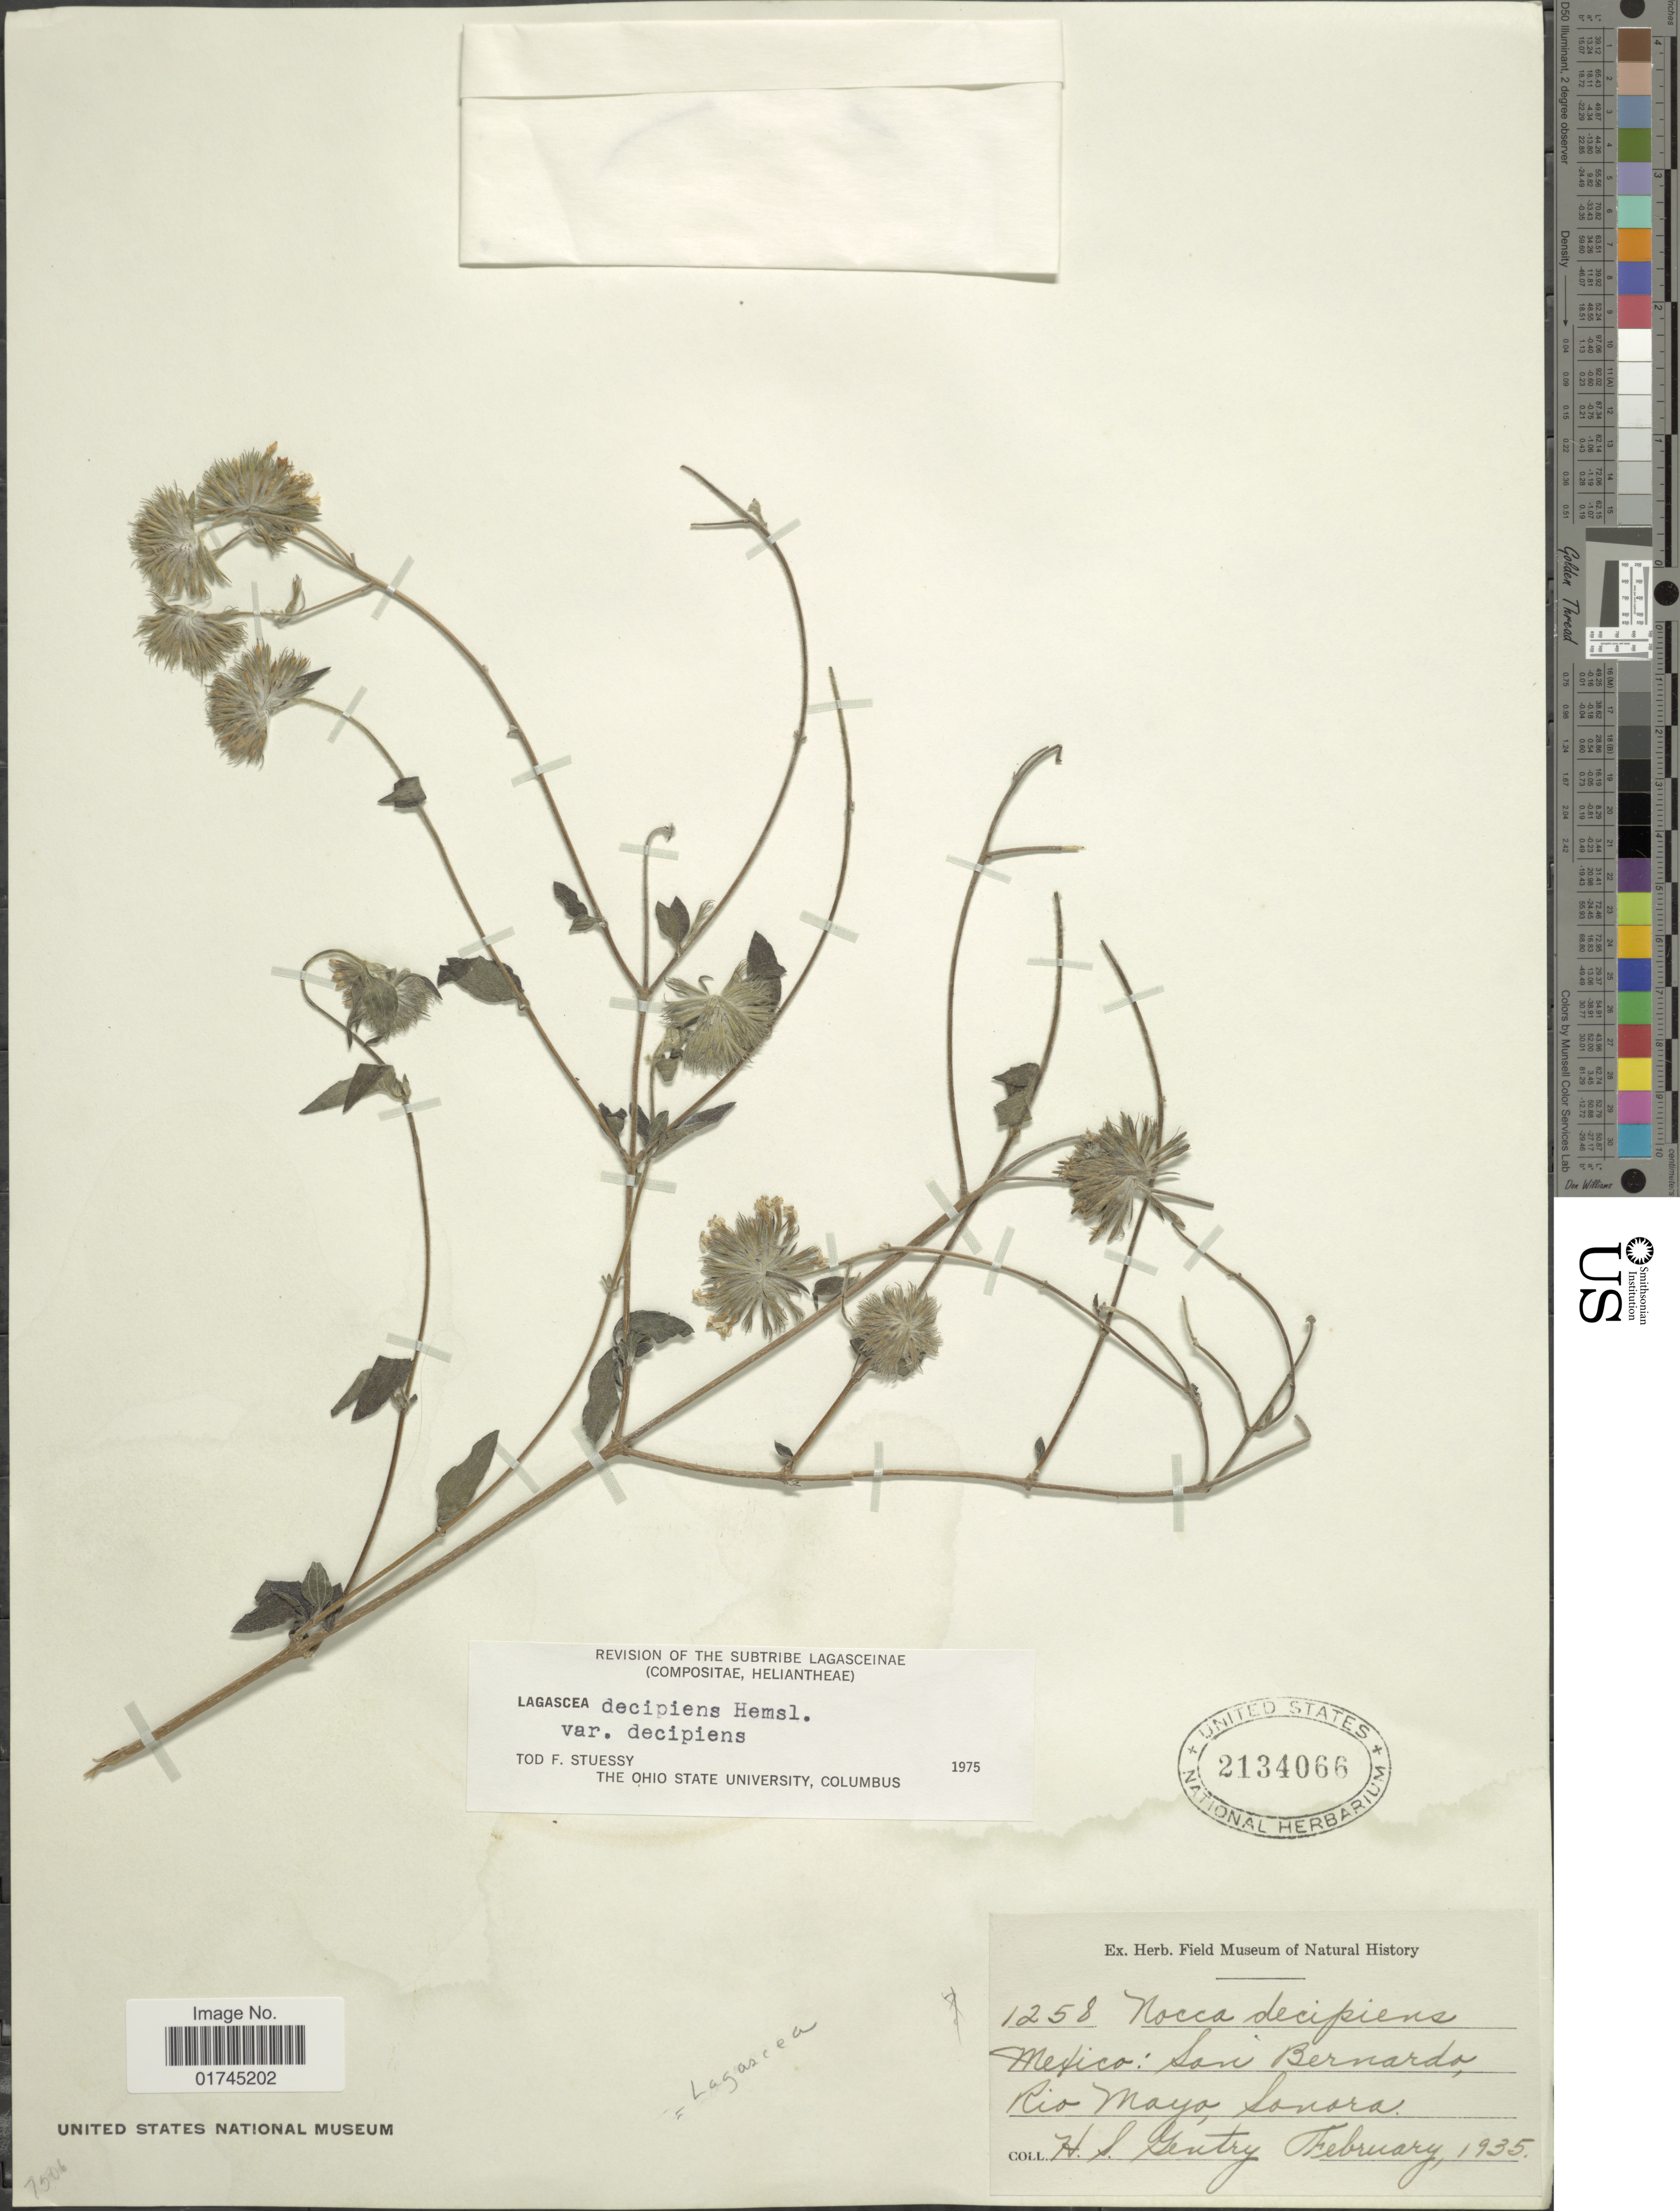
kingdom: Plantae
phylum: Tracheophyta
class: Magnoliopsida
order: Asterales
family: Asteraceae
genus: Lagascea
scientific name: Lagascea decipiens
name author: Hemsl.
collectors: H. S. Gentry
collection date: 1935-02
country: Mexico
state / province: Sonora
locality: San Bernardo, Rio Mayo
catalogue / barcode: US 2134066